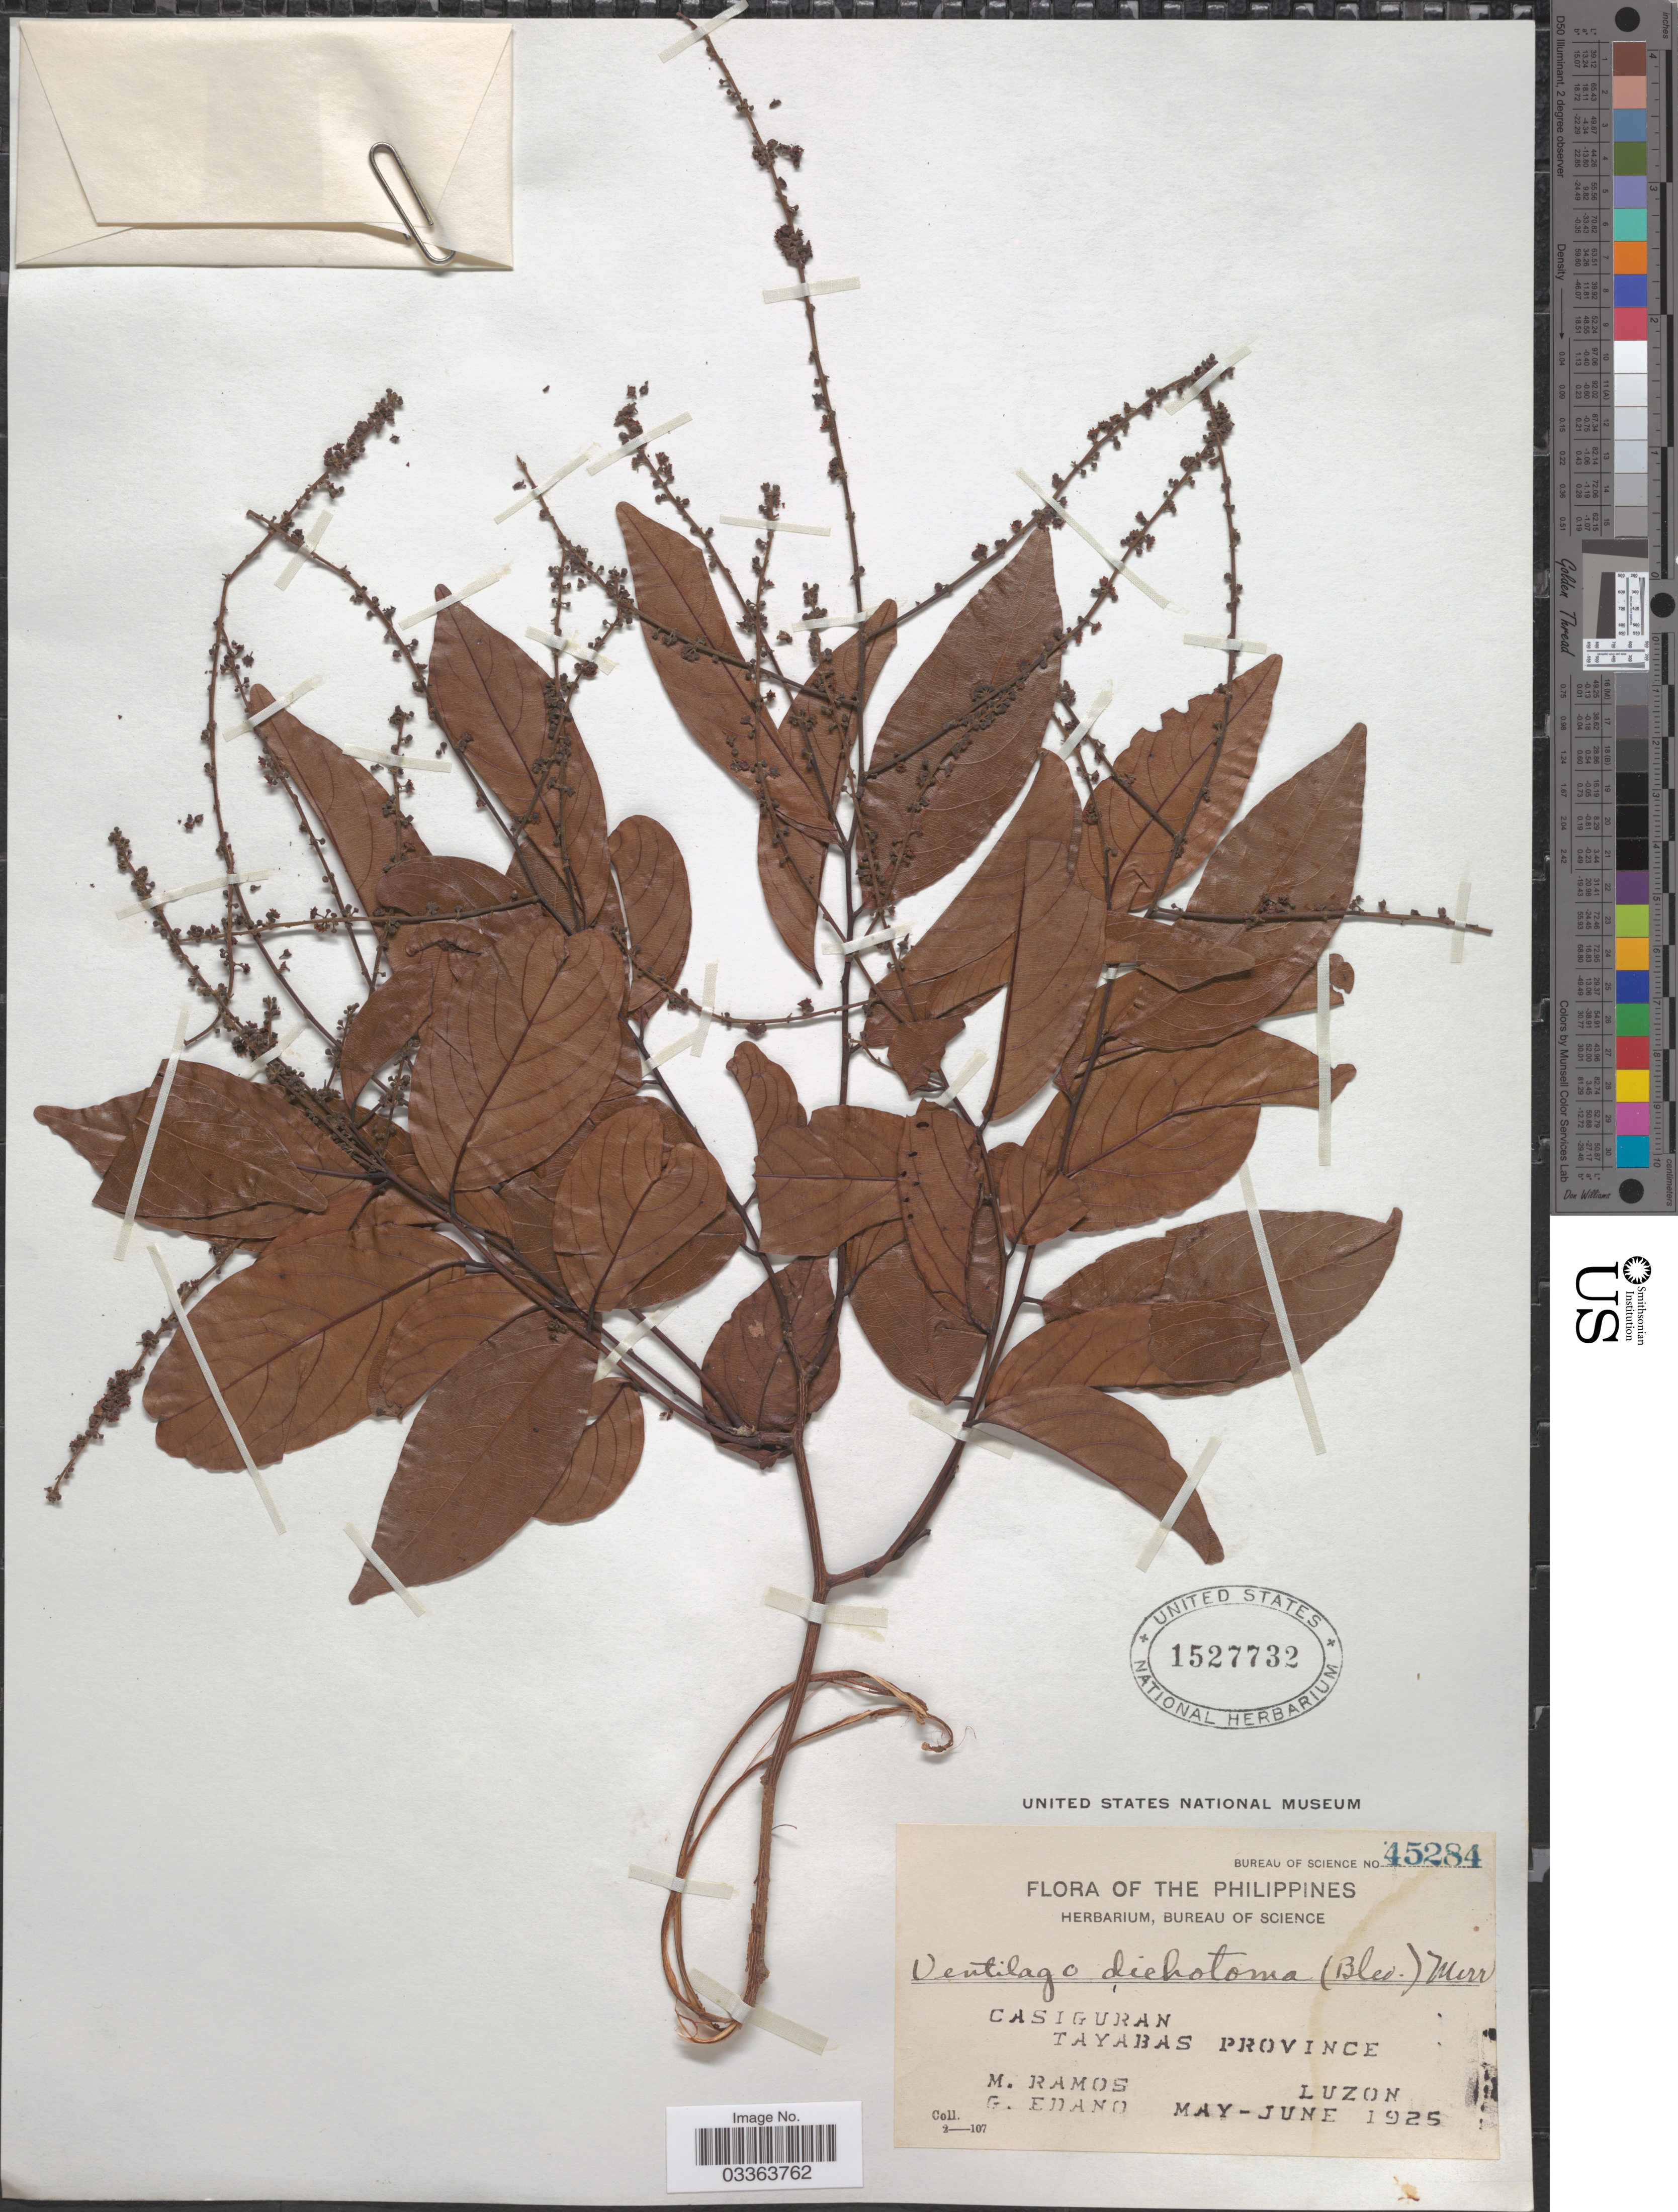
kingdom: Plantae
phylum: Tracheophyta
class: Magnoliopsida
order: Rosales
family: Rhamnaceae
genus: Ventilago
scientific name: Ventilago dichotoma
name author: (Blanco) Merr.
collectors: M. Ramos & G. Edaño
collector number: Bureau of Science 45284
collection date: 1925-05/1925-06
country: Philippines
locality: Casiguran. Tayabas Province. Luzon.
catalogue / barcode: US 1527732